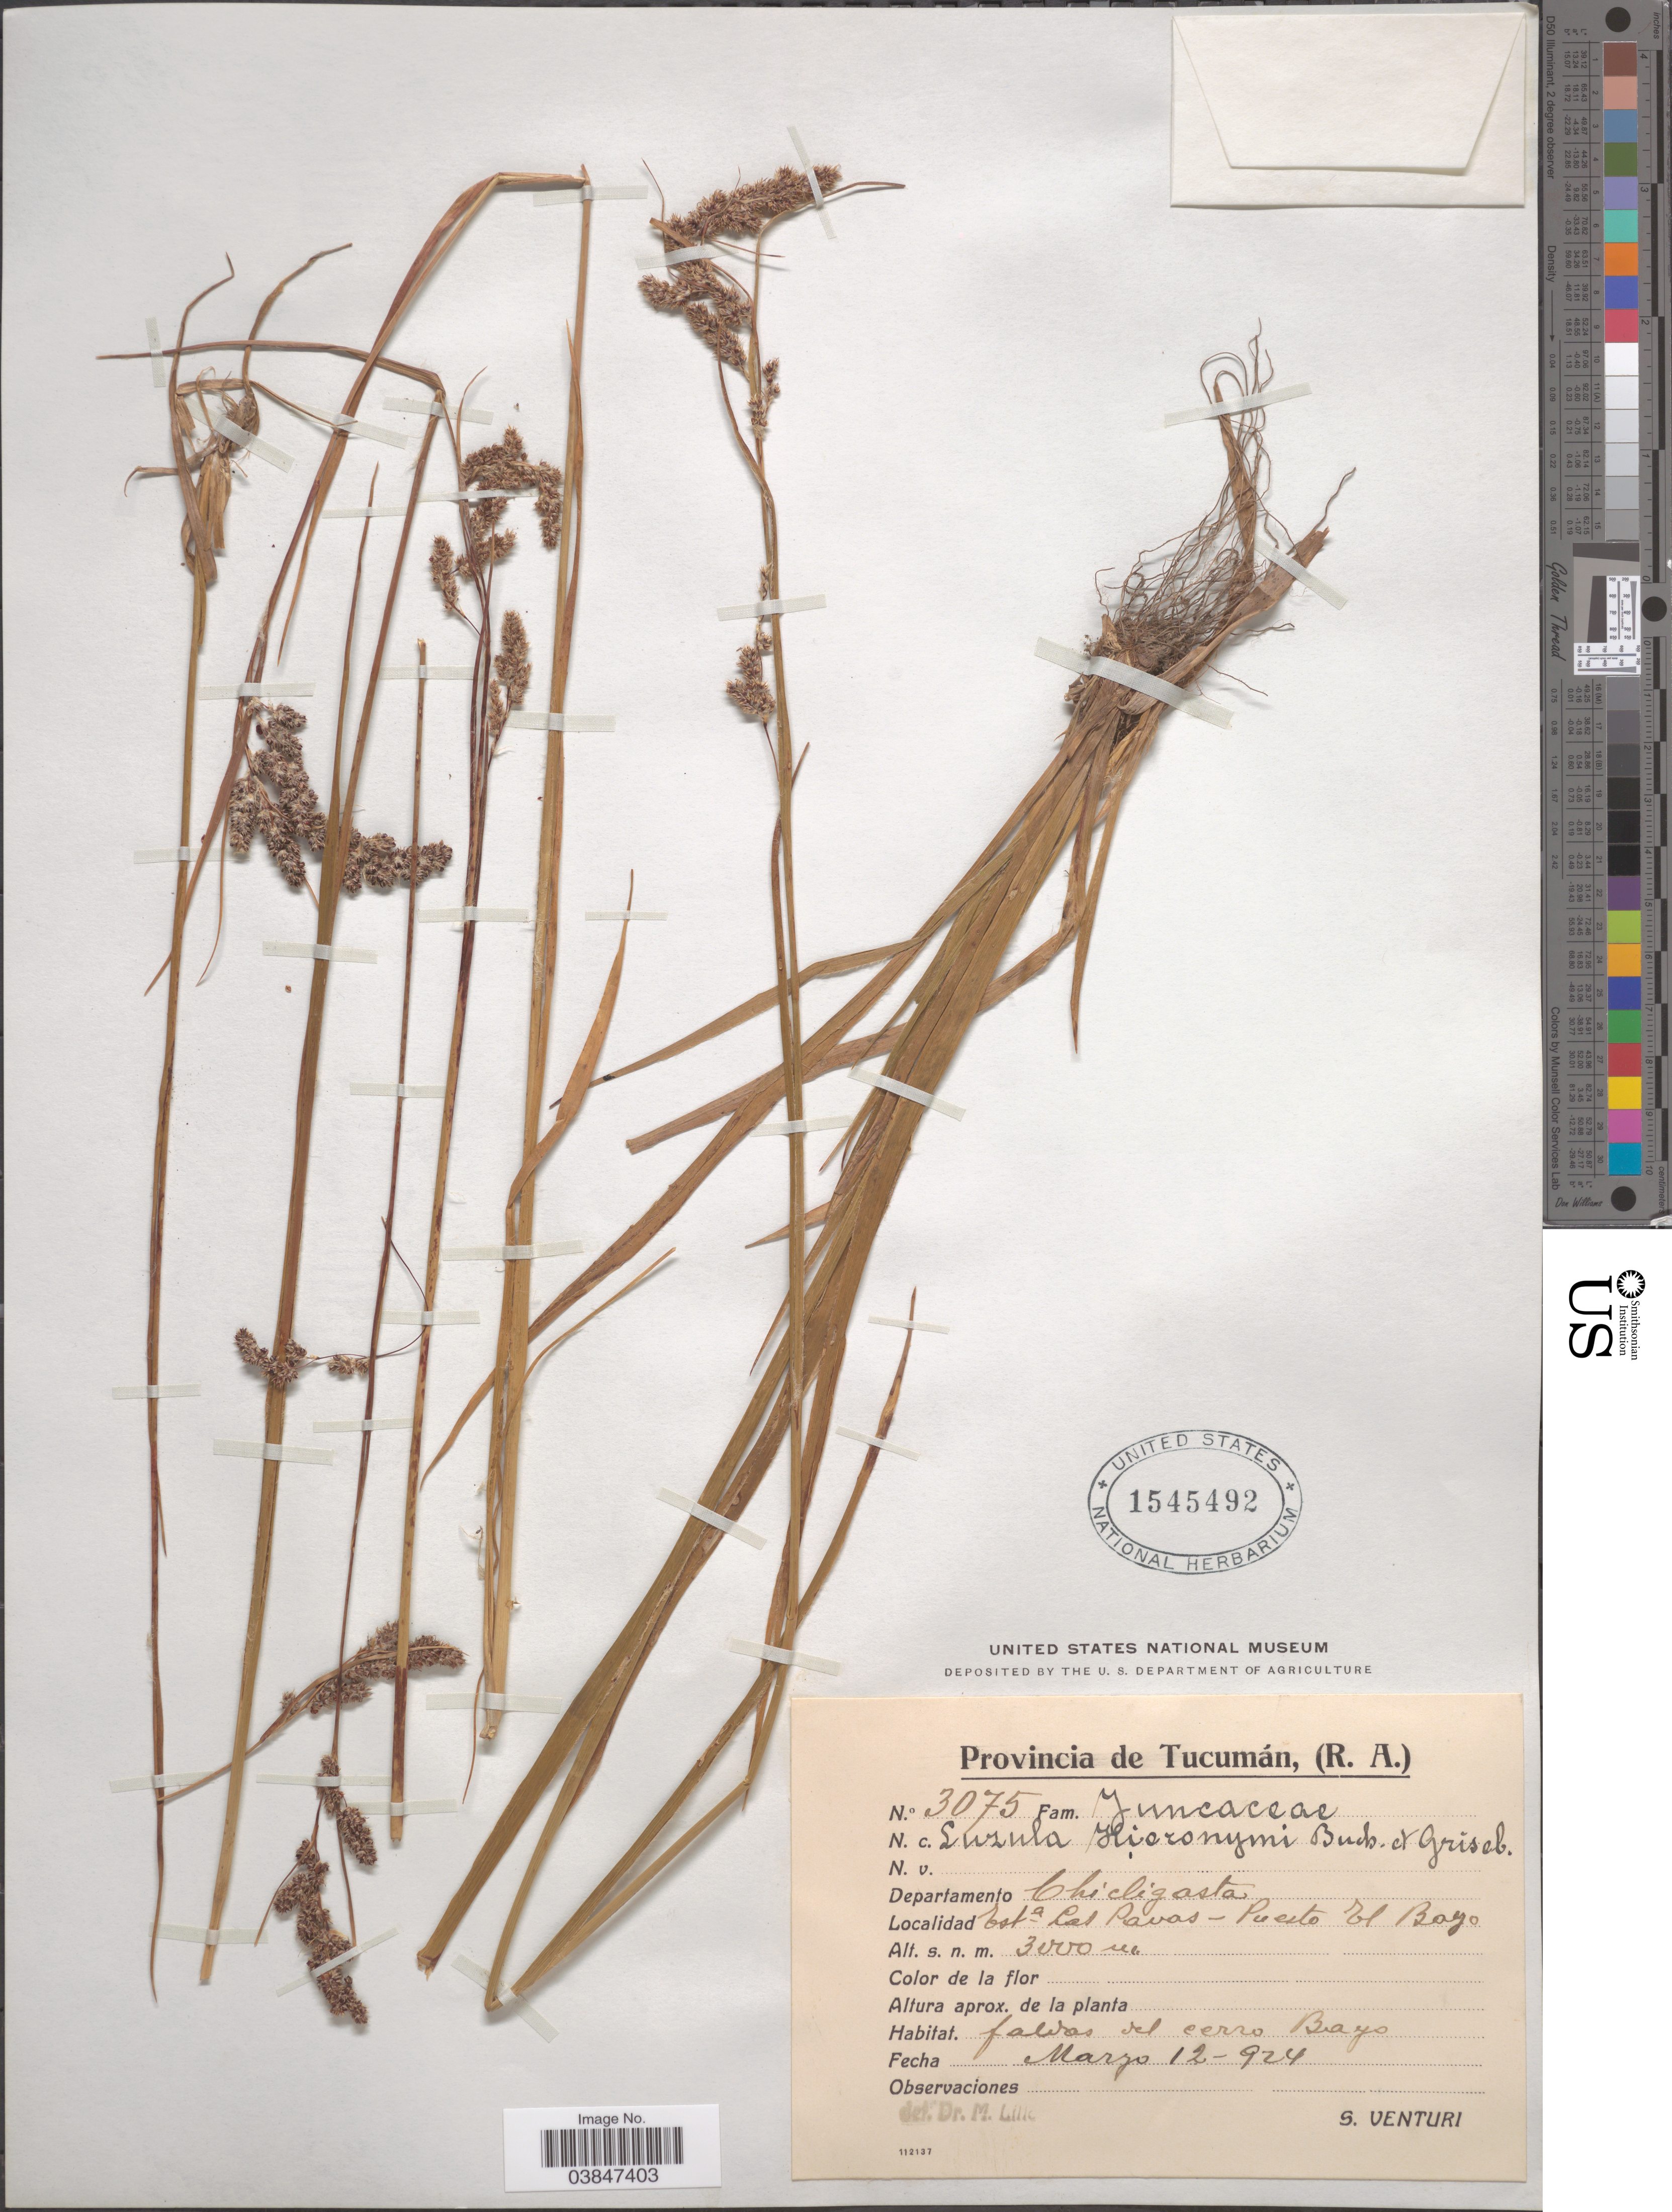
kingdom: Plantae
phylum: Tracheophyta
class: Liliopsida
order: Poales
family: Juncaceae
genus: Luzula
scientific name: Luzula hieronymi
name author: Buchenau & Griseb.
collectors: S. Venturi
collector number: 3075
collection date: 1924-03-12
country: Argentina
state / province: Tucuman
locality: Departamento Chicligasta. Estª Las Pavas - Puerto El Bayo. Falvas del cerro Bayo.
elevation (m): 3000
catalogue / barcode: US 1545492